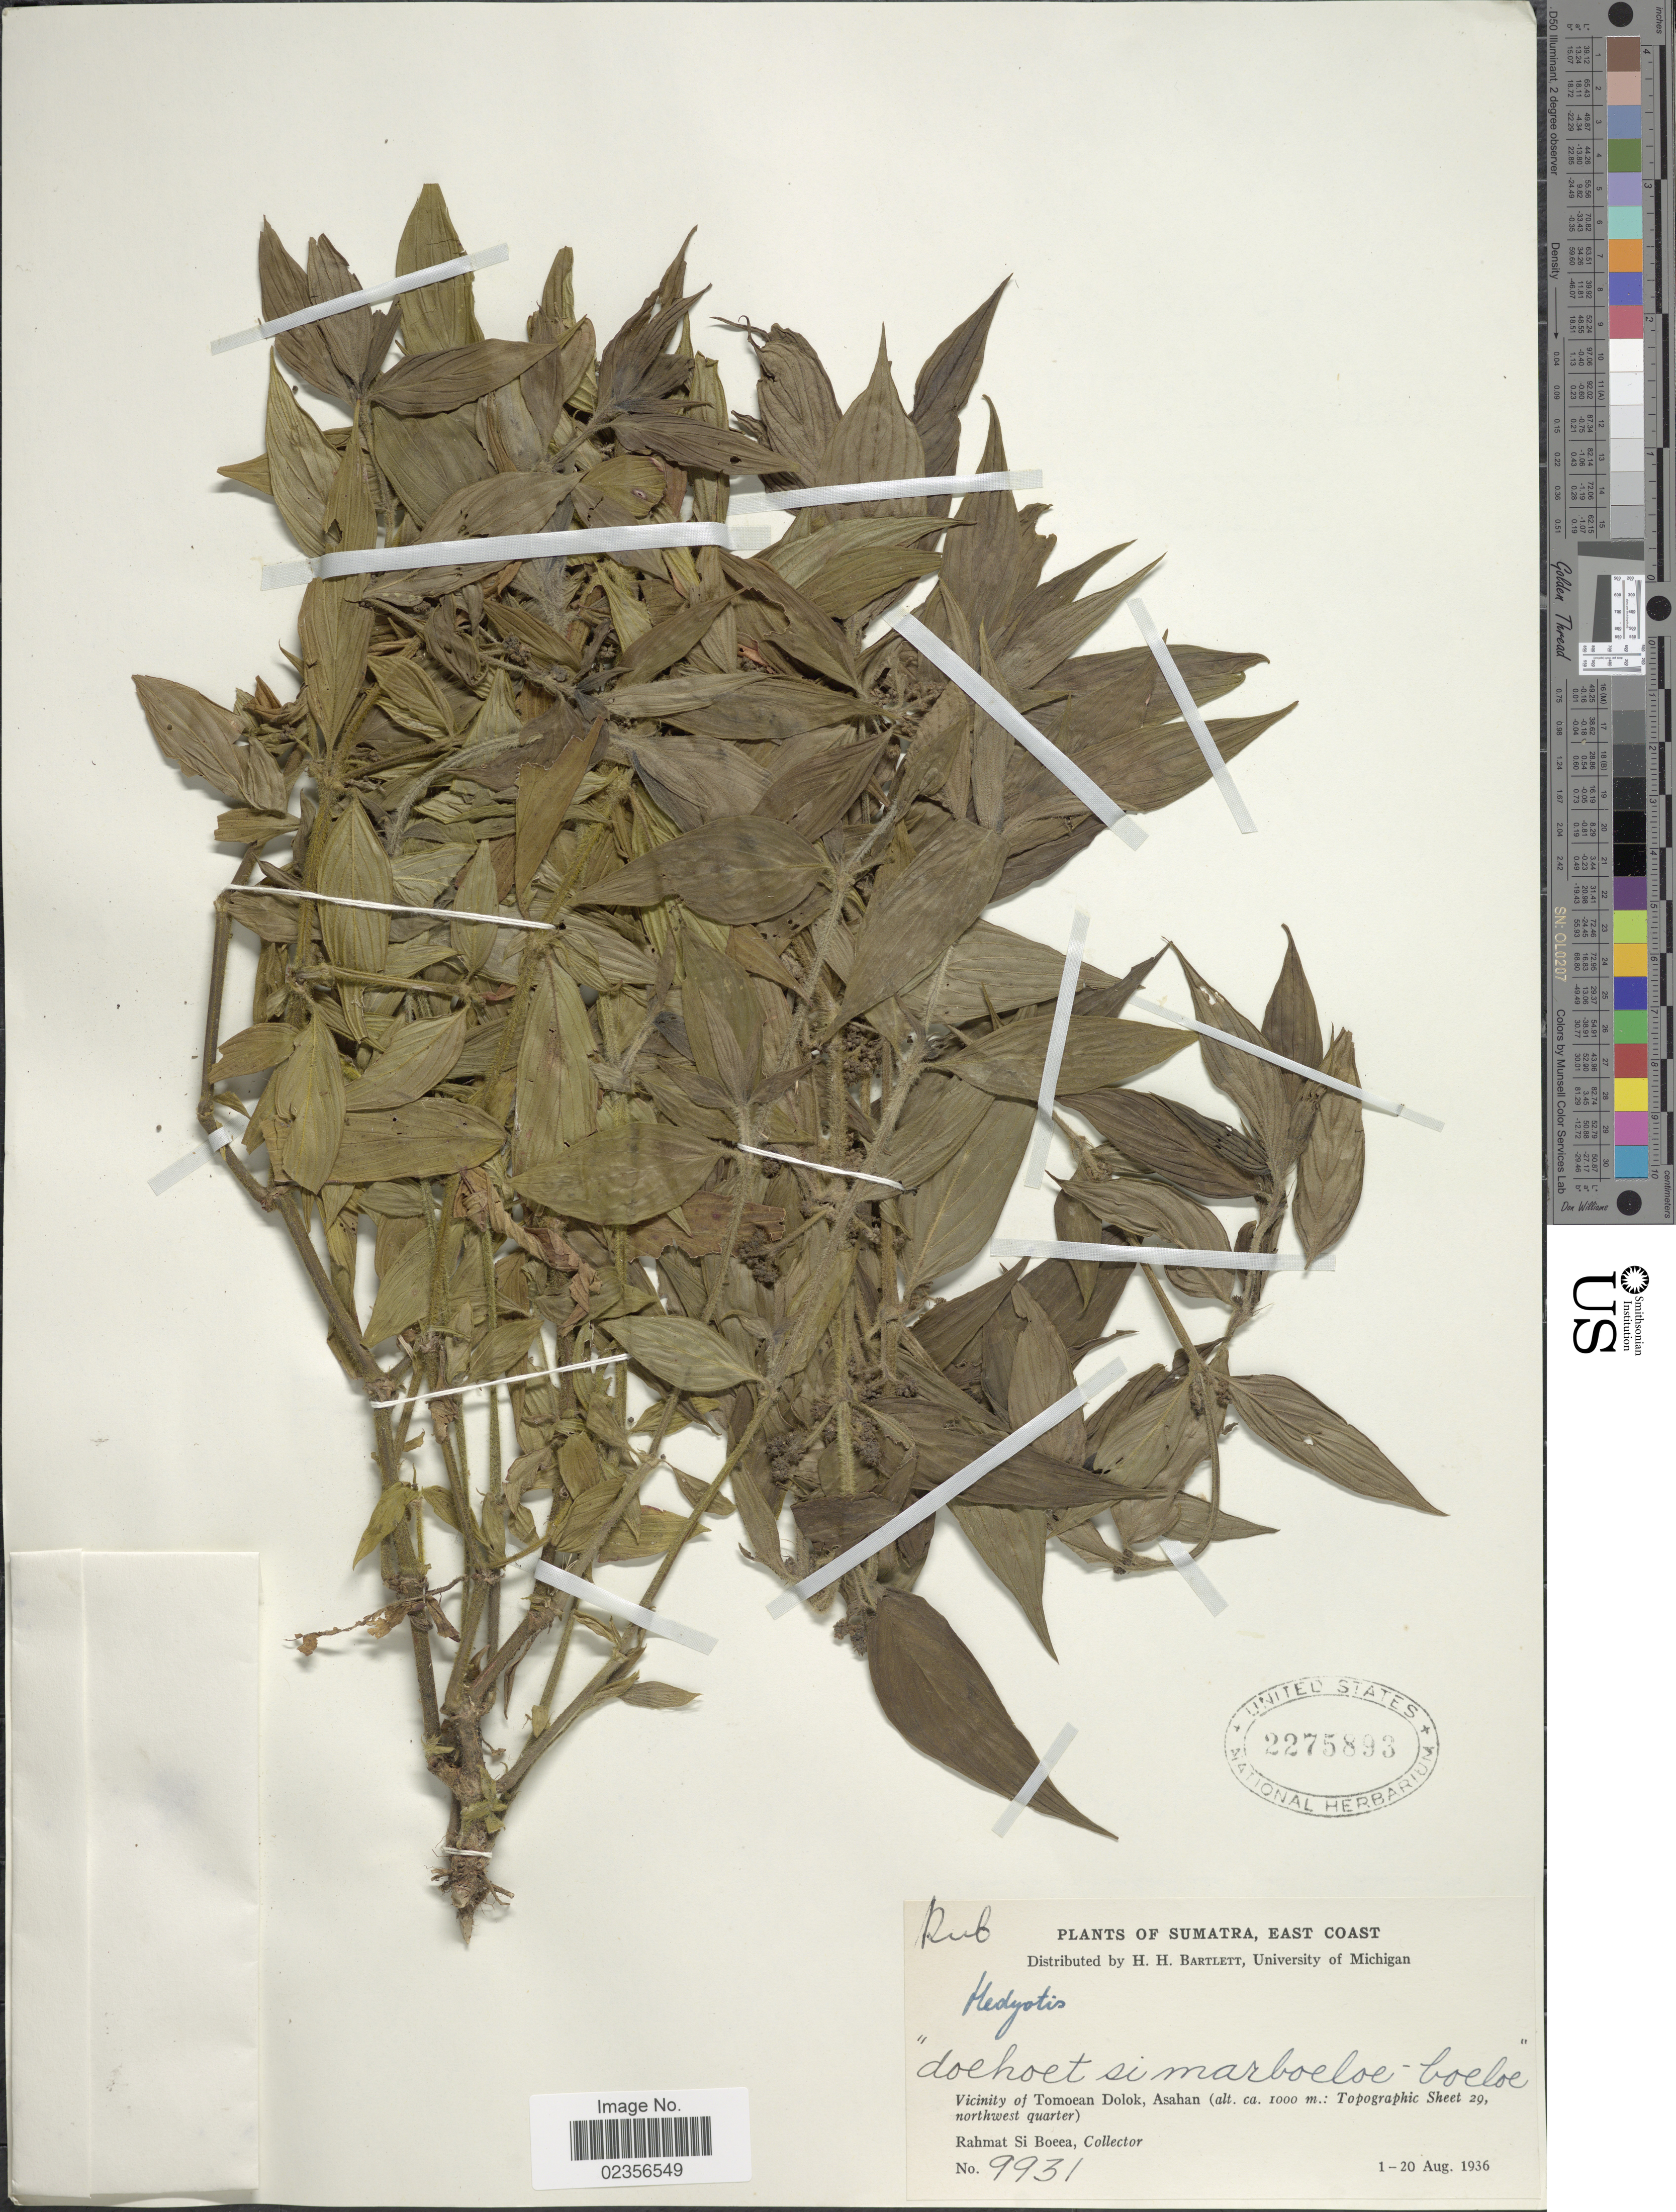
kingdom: Plantae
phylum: Tracheophyta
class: Magnoliopsida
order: Gentianales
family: Rubiaceae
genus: Hedyotis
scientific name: Hedyotis sp.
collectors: Rahmat Si Boeea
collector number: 9931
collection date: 1936-08-01/1936-08-20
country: Indonesia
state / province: Sumatra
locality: East Coast. Vicinity of Tomoean Dolok, Asahan (Topographic Sheet 29, northwest quarter). "doehoet si marboeloe-boeloe"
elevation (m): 1000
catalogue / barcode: US 2275893